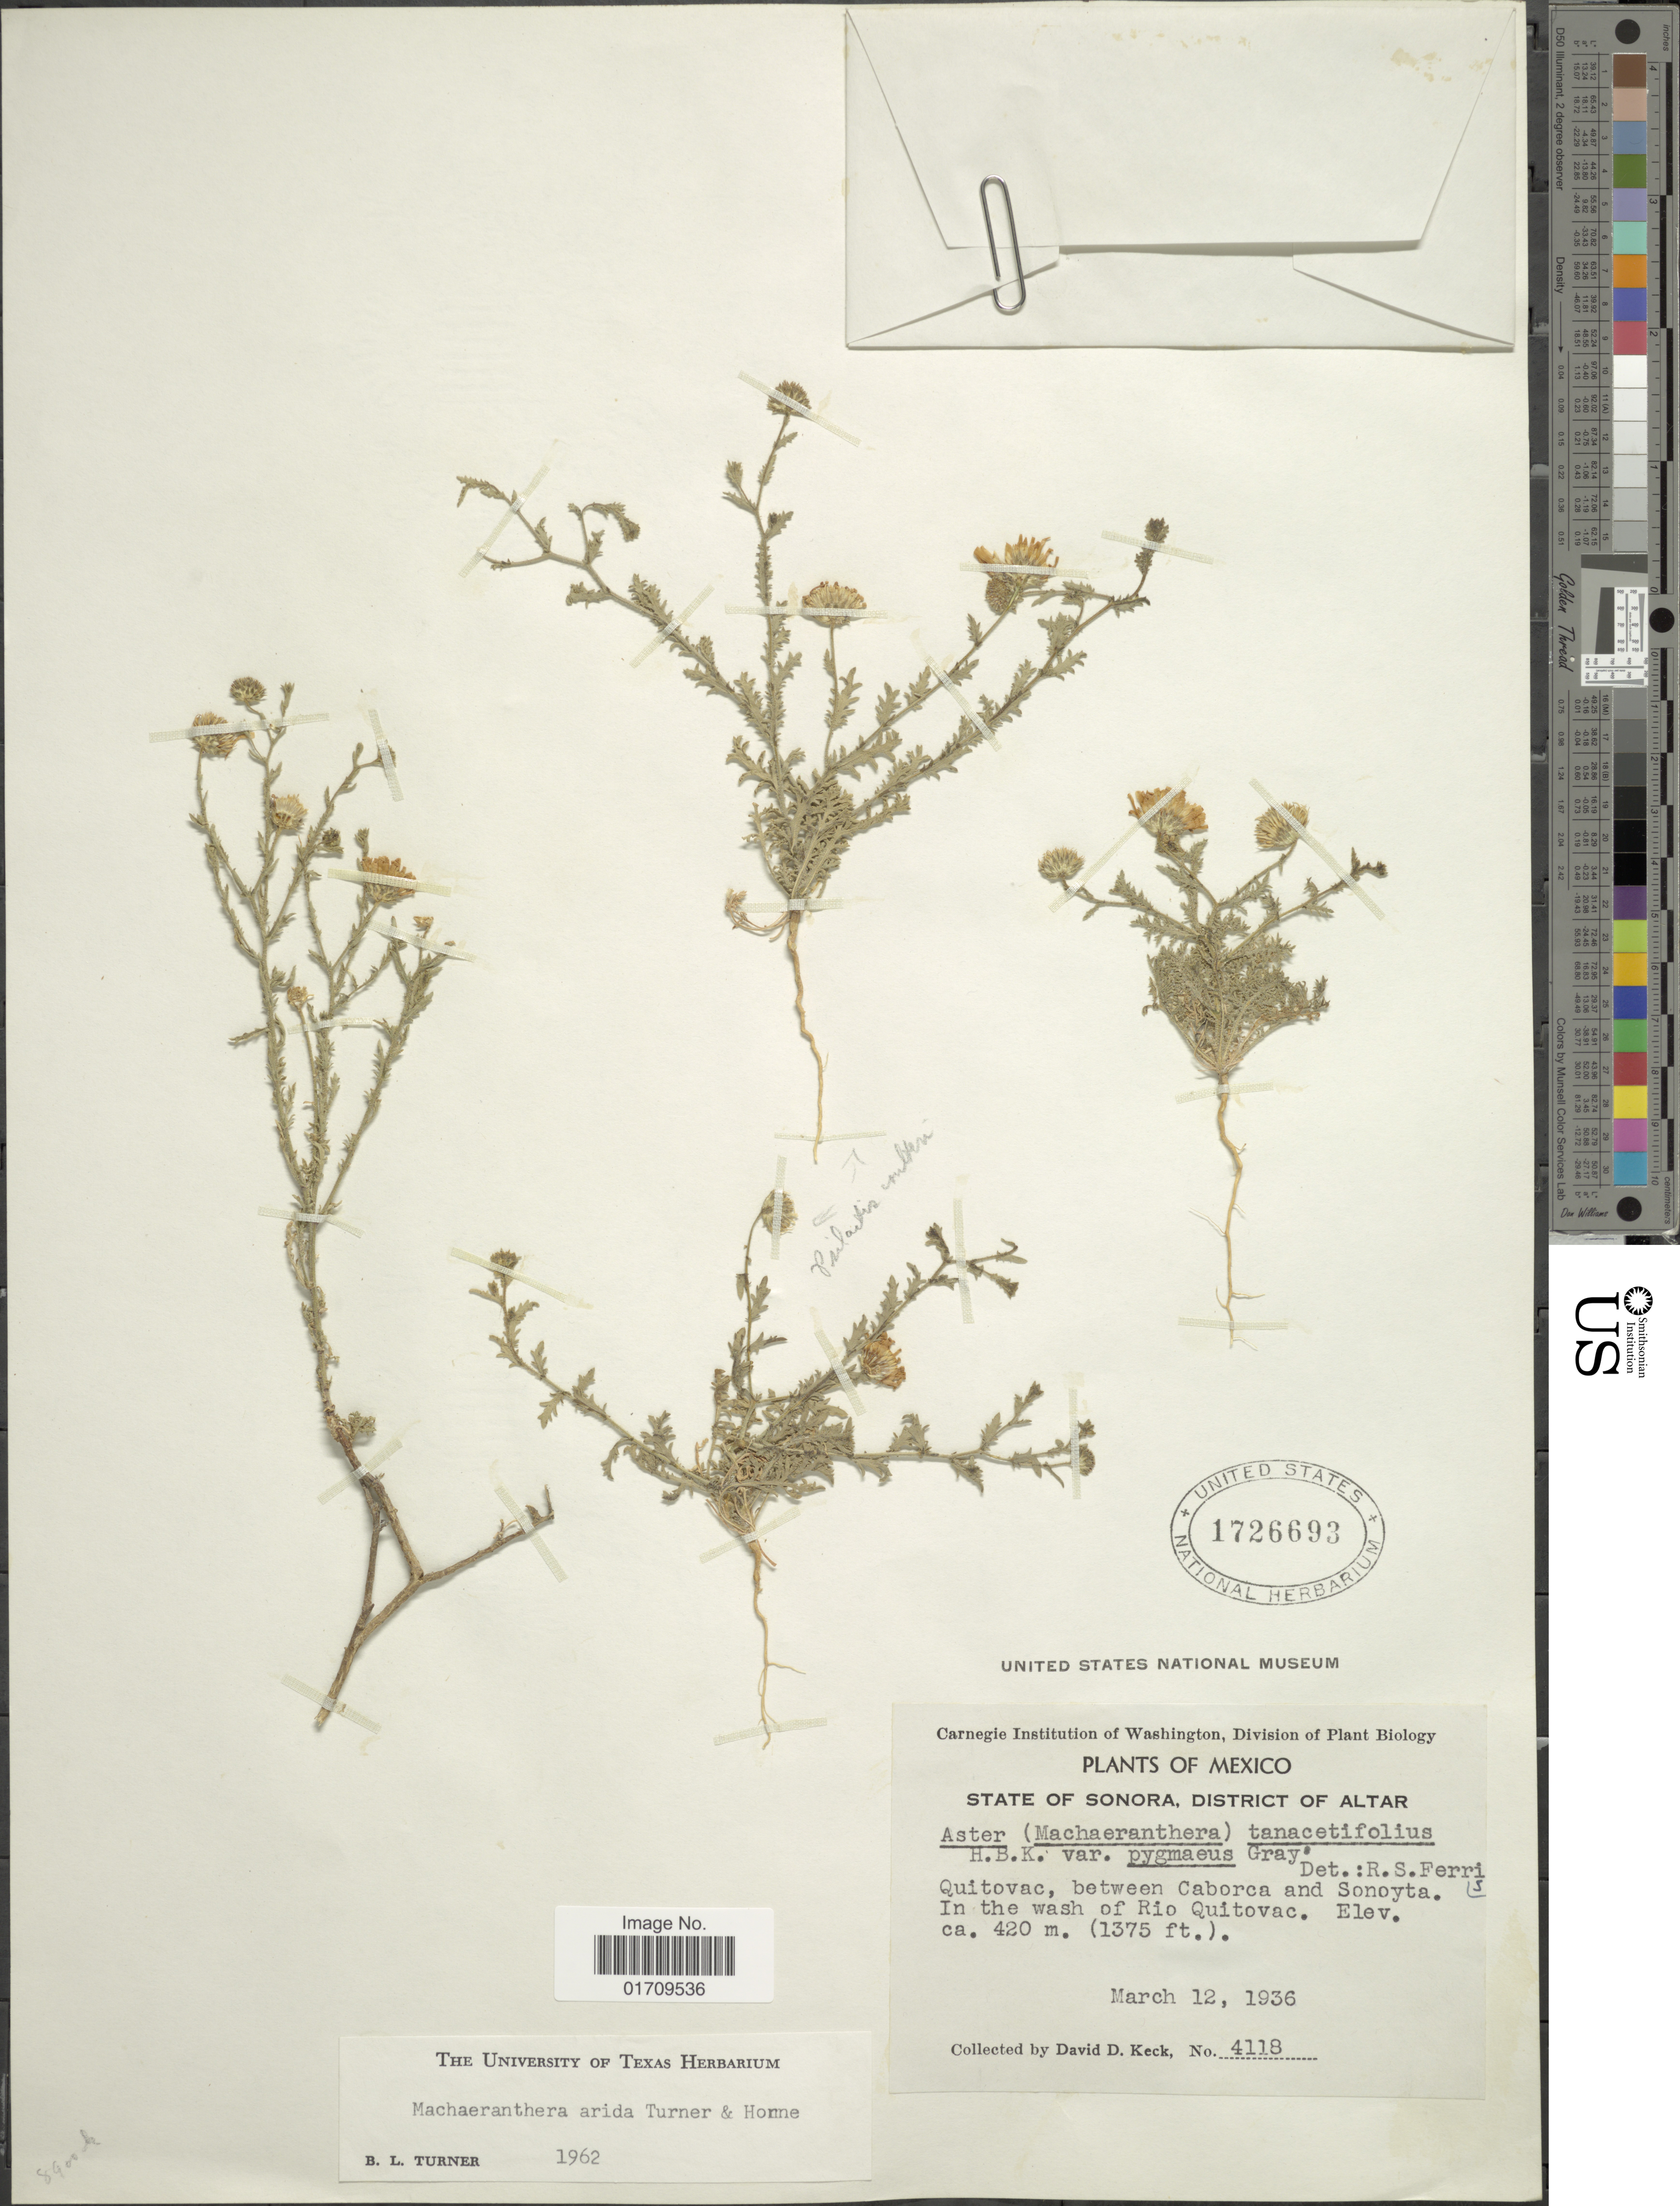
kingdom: Plantae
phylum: Tracheophyta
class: Magnoliopsida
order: Asterales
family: Asteraceae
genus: Machaeranthera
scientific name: Machaeranthera arida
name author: B.L. Turner & D.B. Horne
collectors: D. D. Keck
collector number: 4118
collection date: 1936-03-12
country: Mexico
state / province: Sonora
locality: District of Altar, Quitovac, between Caborca and Sonoyta, in the wash of Rio Quitovac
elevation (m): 419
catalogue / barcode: US 1726693